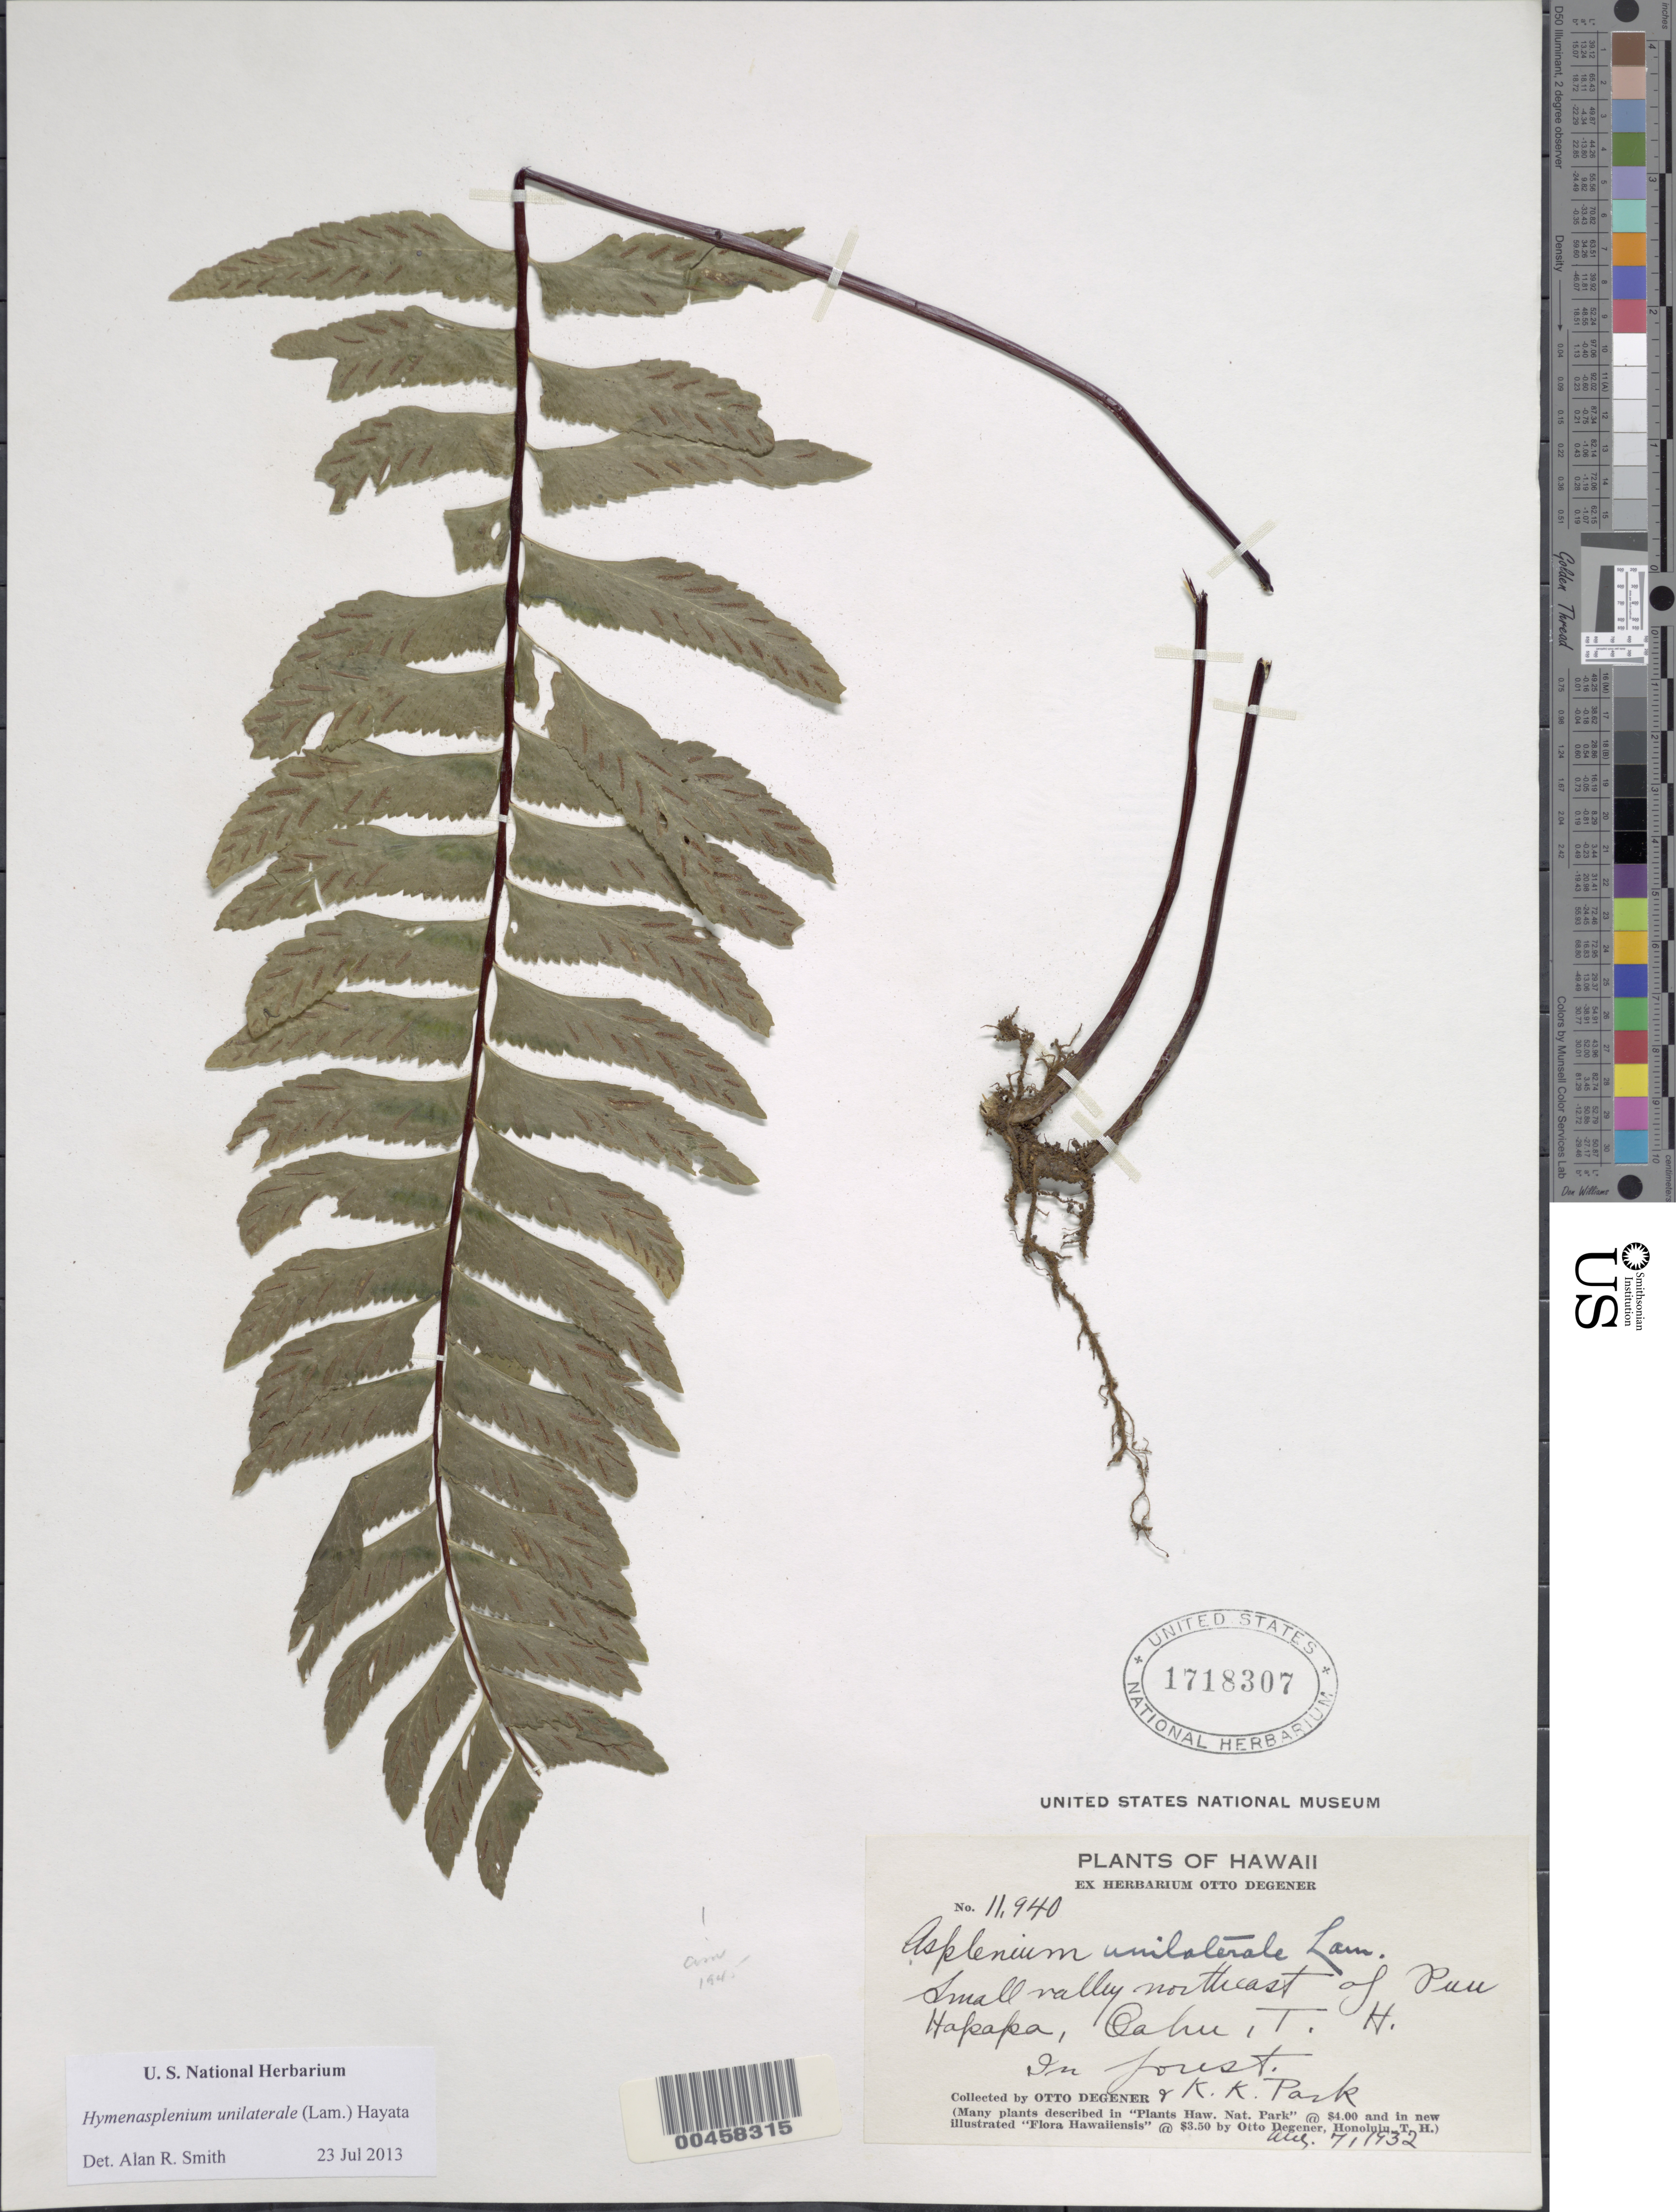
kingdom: Plantae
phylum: Tracheophyta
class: Polypodiopsida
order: Polypodiales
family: Aspleniaceae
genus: Hymenasplenium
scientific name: Hymenasplenium unilaterale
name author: (Lam.) Hayata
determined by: Smith, Alan R., (UC)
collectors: O. Degener & K. Park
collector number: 11940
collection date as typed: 7 Aug 1932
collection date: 1932-08-07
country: United States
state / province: Hawaii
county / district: Honolulu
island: Oahu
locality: Small valley northeast of Puu Hapapa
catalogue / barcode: US 1718307